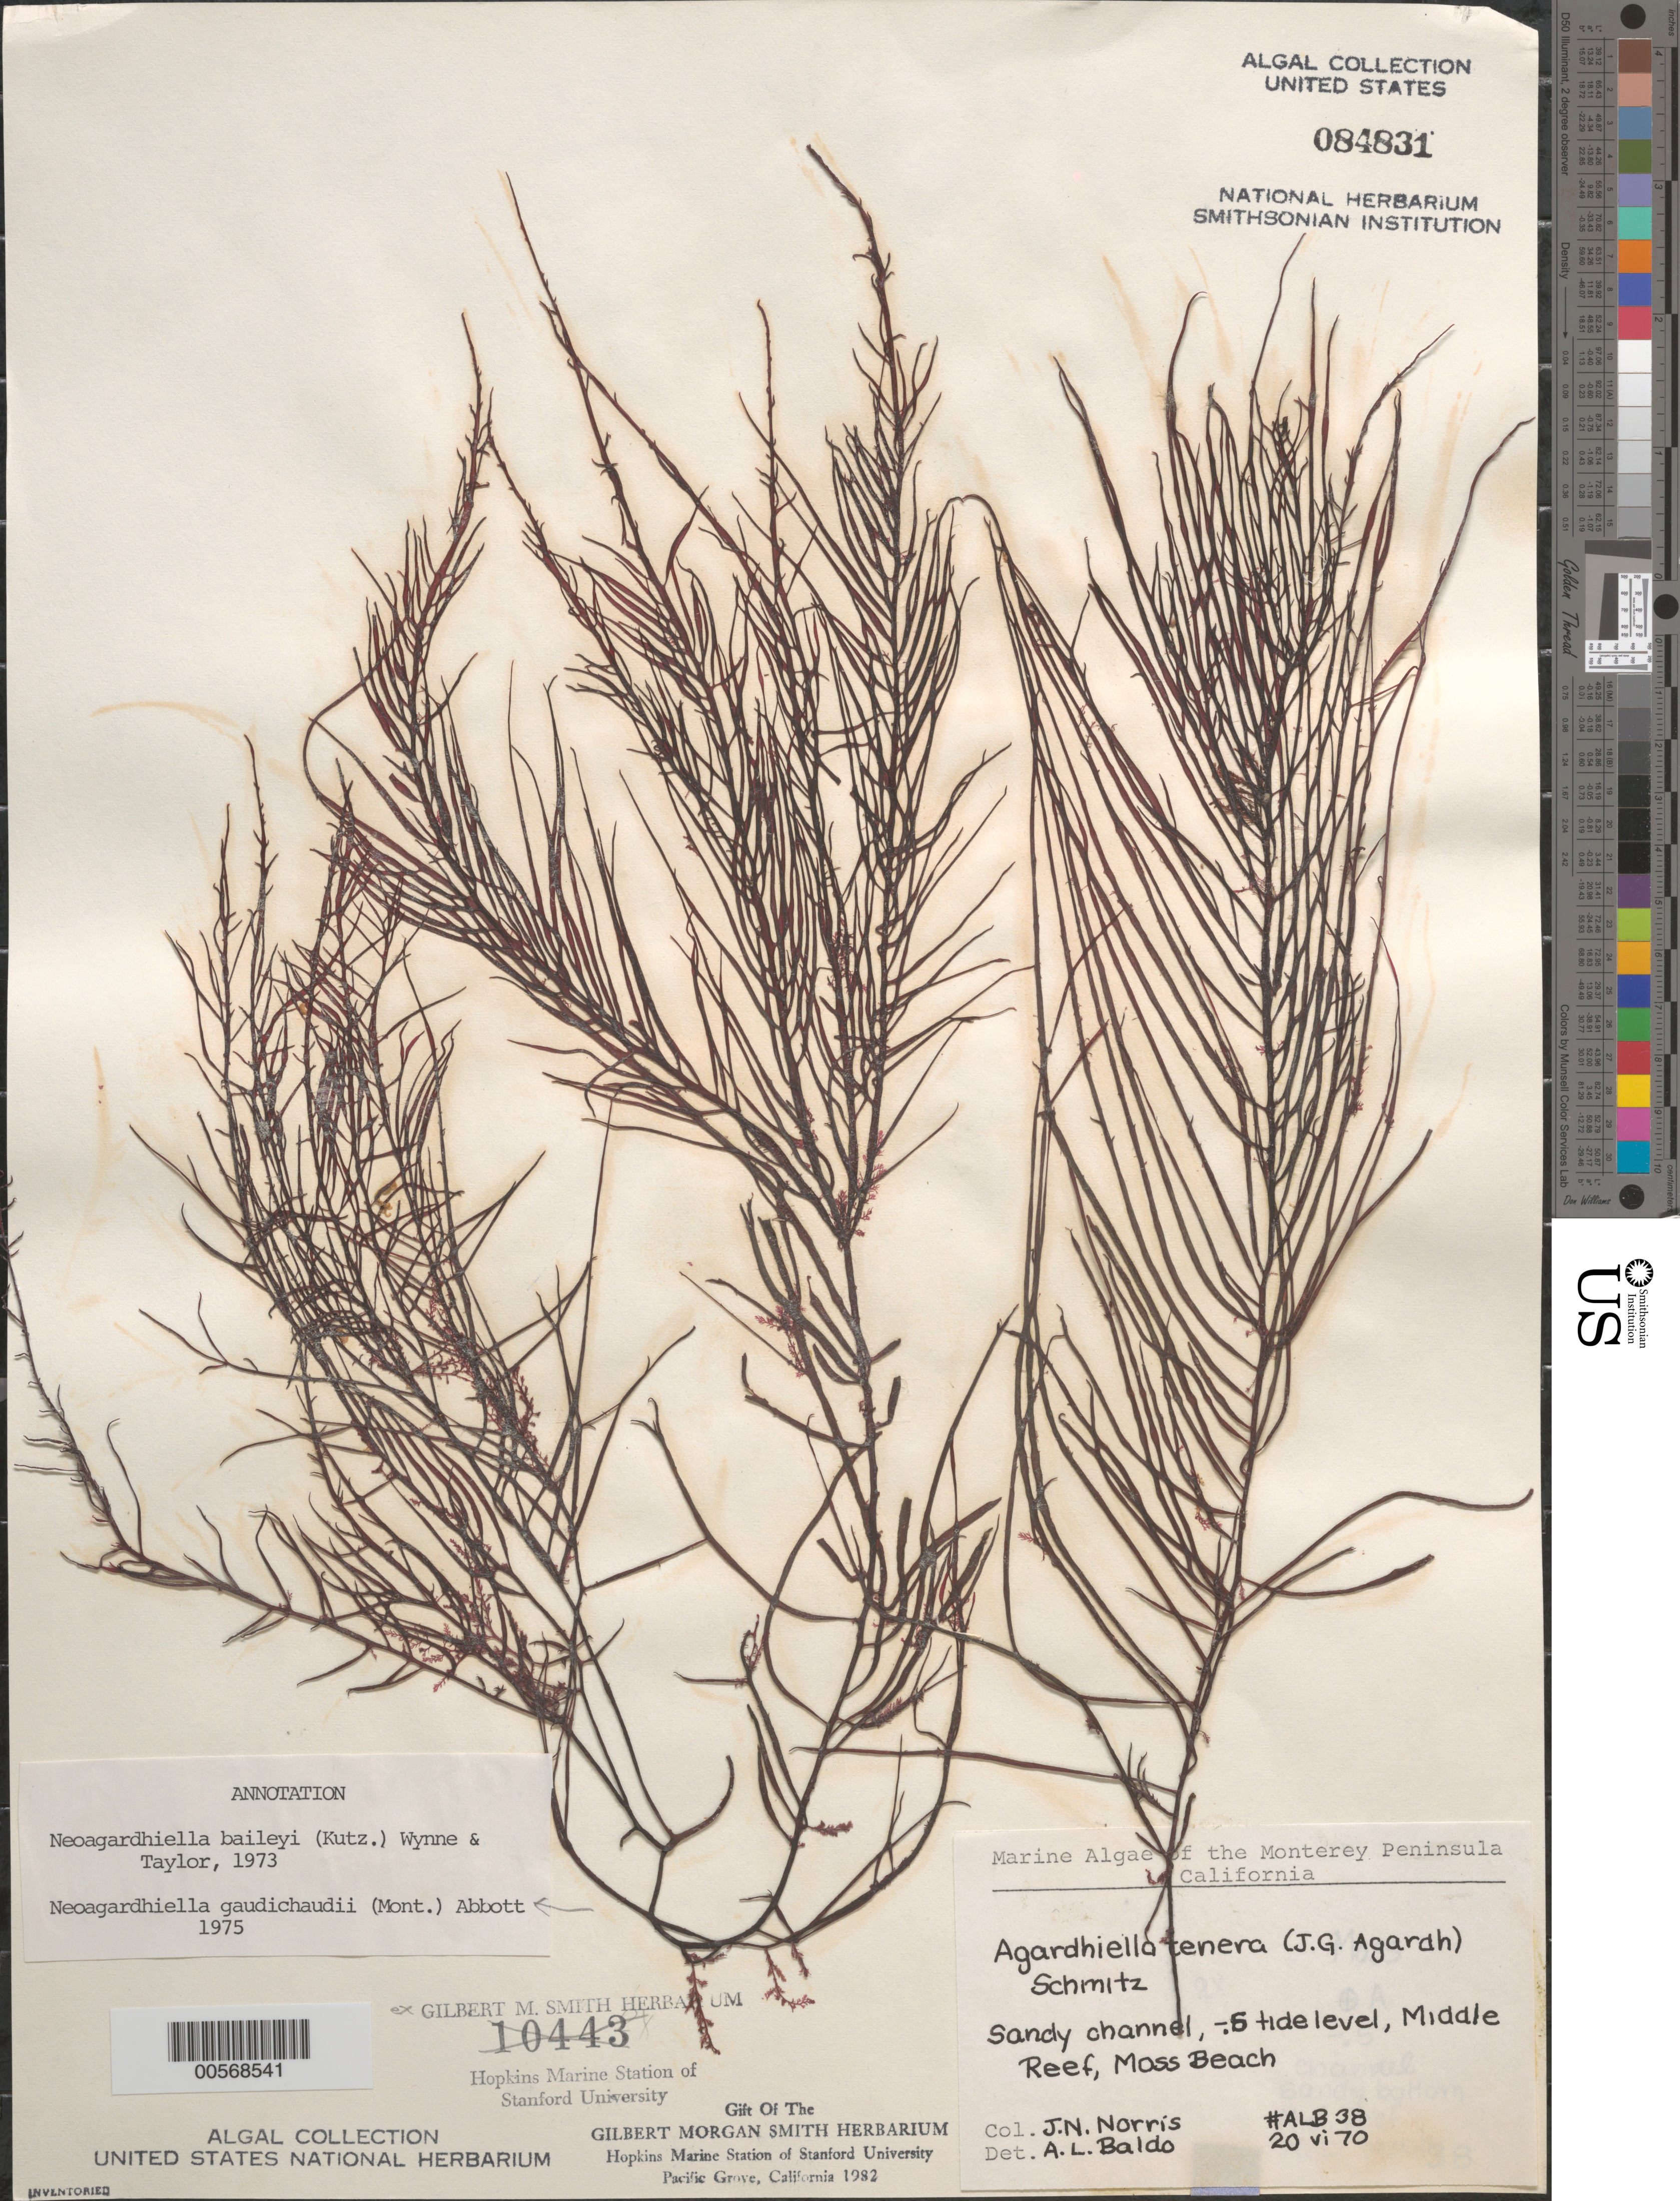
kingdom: Plantae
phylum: Rhodophyta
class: Florideophyceae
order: Gigartinales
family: Solieriaceae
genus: Sarcodiotheca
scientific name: Sarcodiotheca gaudichaudii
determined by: Algae name updating Project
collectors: J. N. Norris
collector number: ALB 38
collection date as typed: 20 Jun 1970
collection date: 1970-06-20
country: United States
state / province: California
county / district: Monterey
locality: Middle Reef of Moss Beach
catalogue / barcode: US 84831